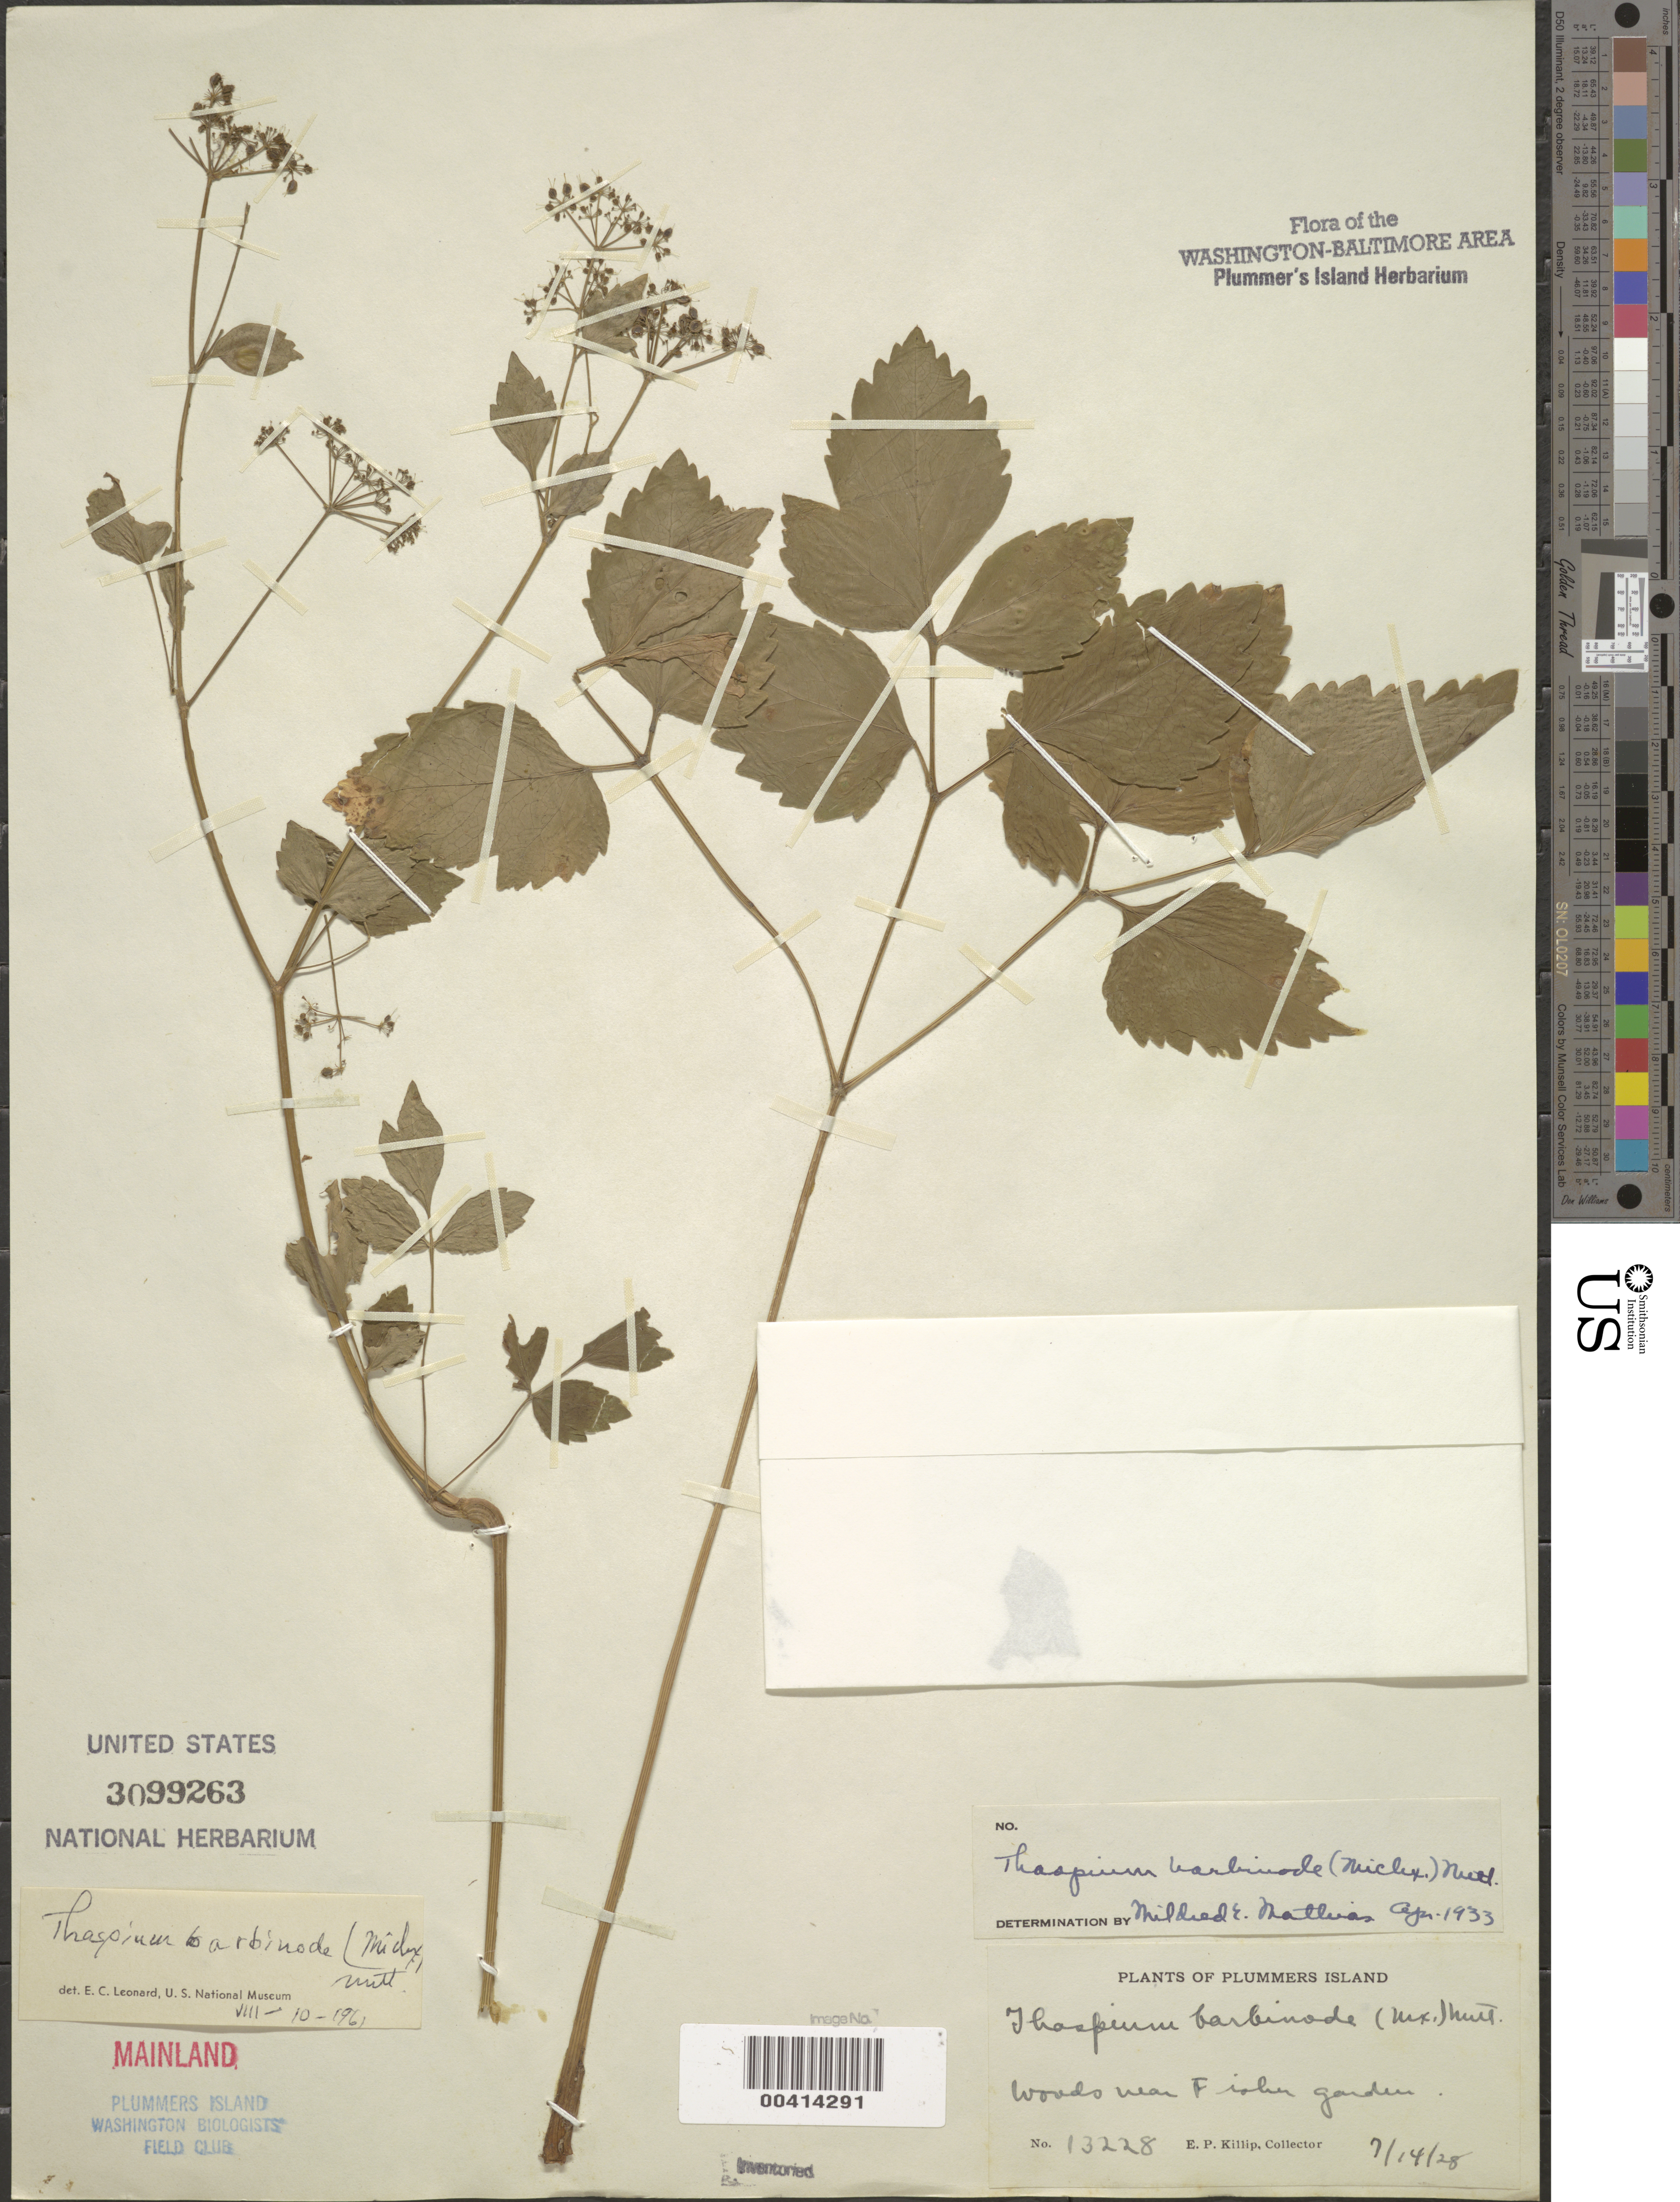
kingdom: Plantae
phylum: Tracheophyta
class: Magnoliopsida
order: Apiales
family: Apiaceae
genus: Thaspium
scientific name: Thaspium barbinode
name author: (Michx.) Nutt.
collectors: E. P. Killip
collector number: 13228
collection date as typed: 14 Jul 1928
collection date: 1928-07-14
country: United States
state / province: Maryland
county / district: Montgomery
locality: Plummer's Island; Mainland, Woods near Fisher garden C. & O. Canal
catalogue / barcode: US 3099263